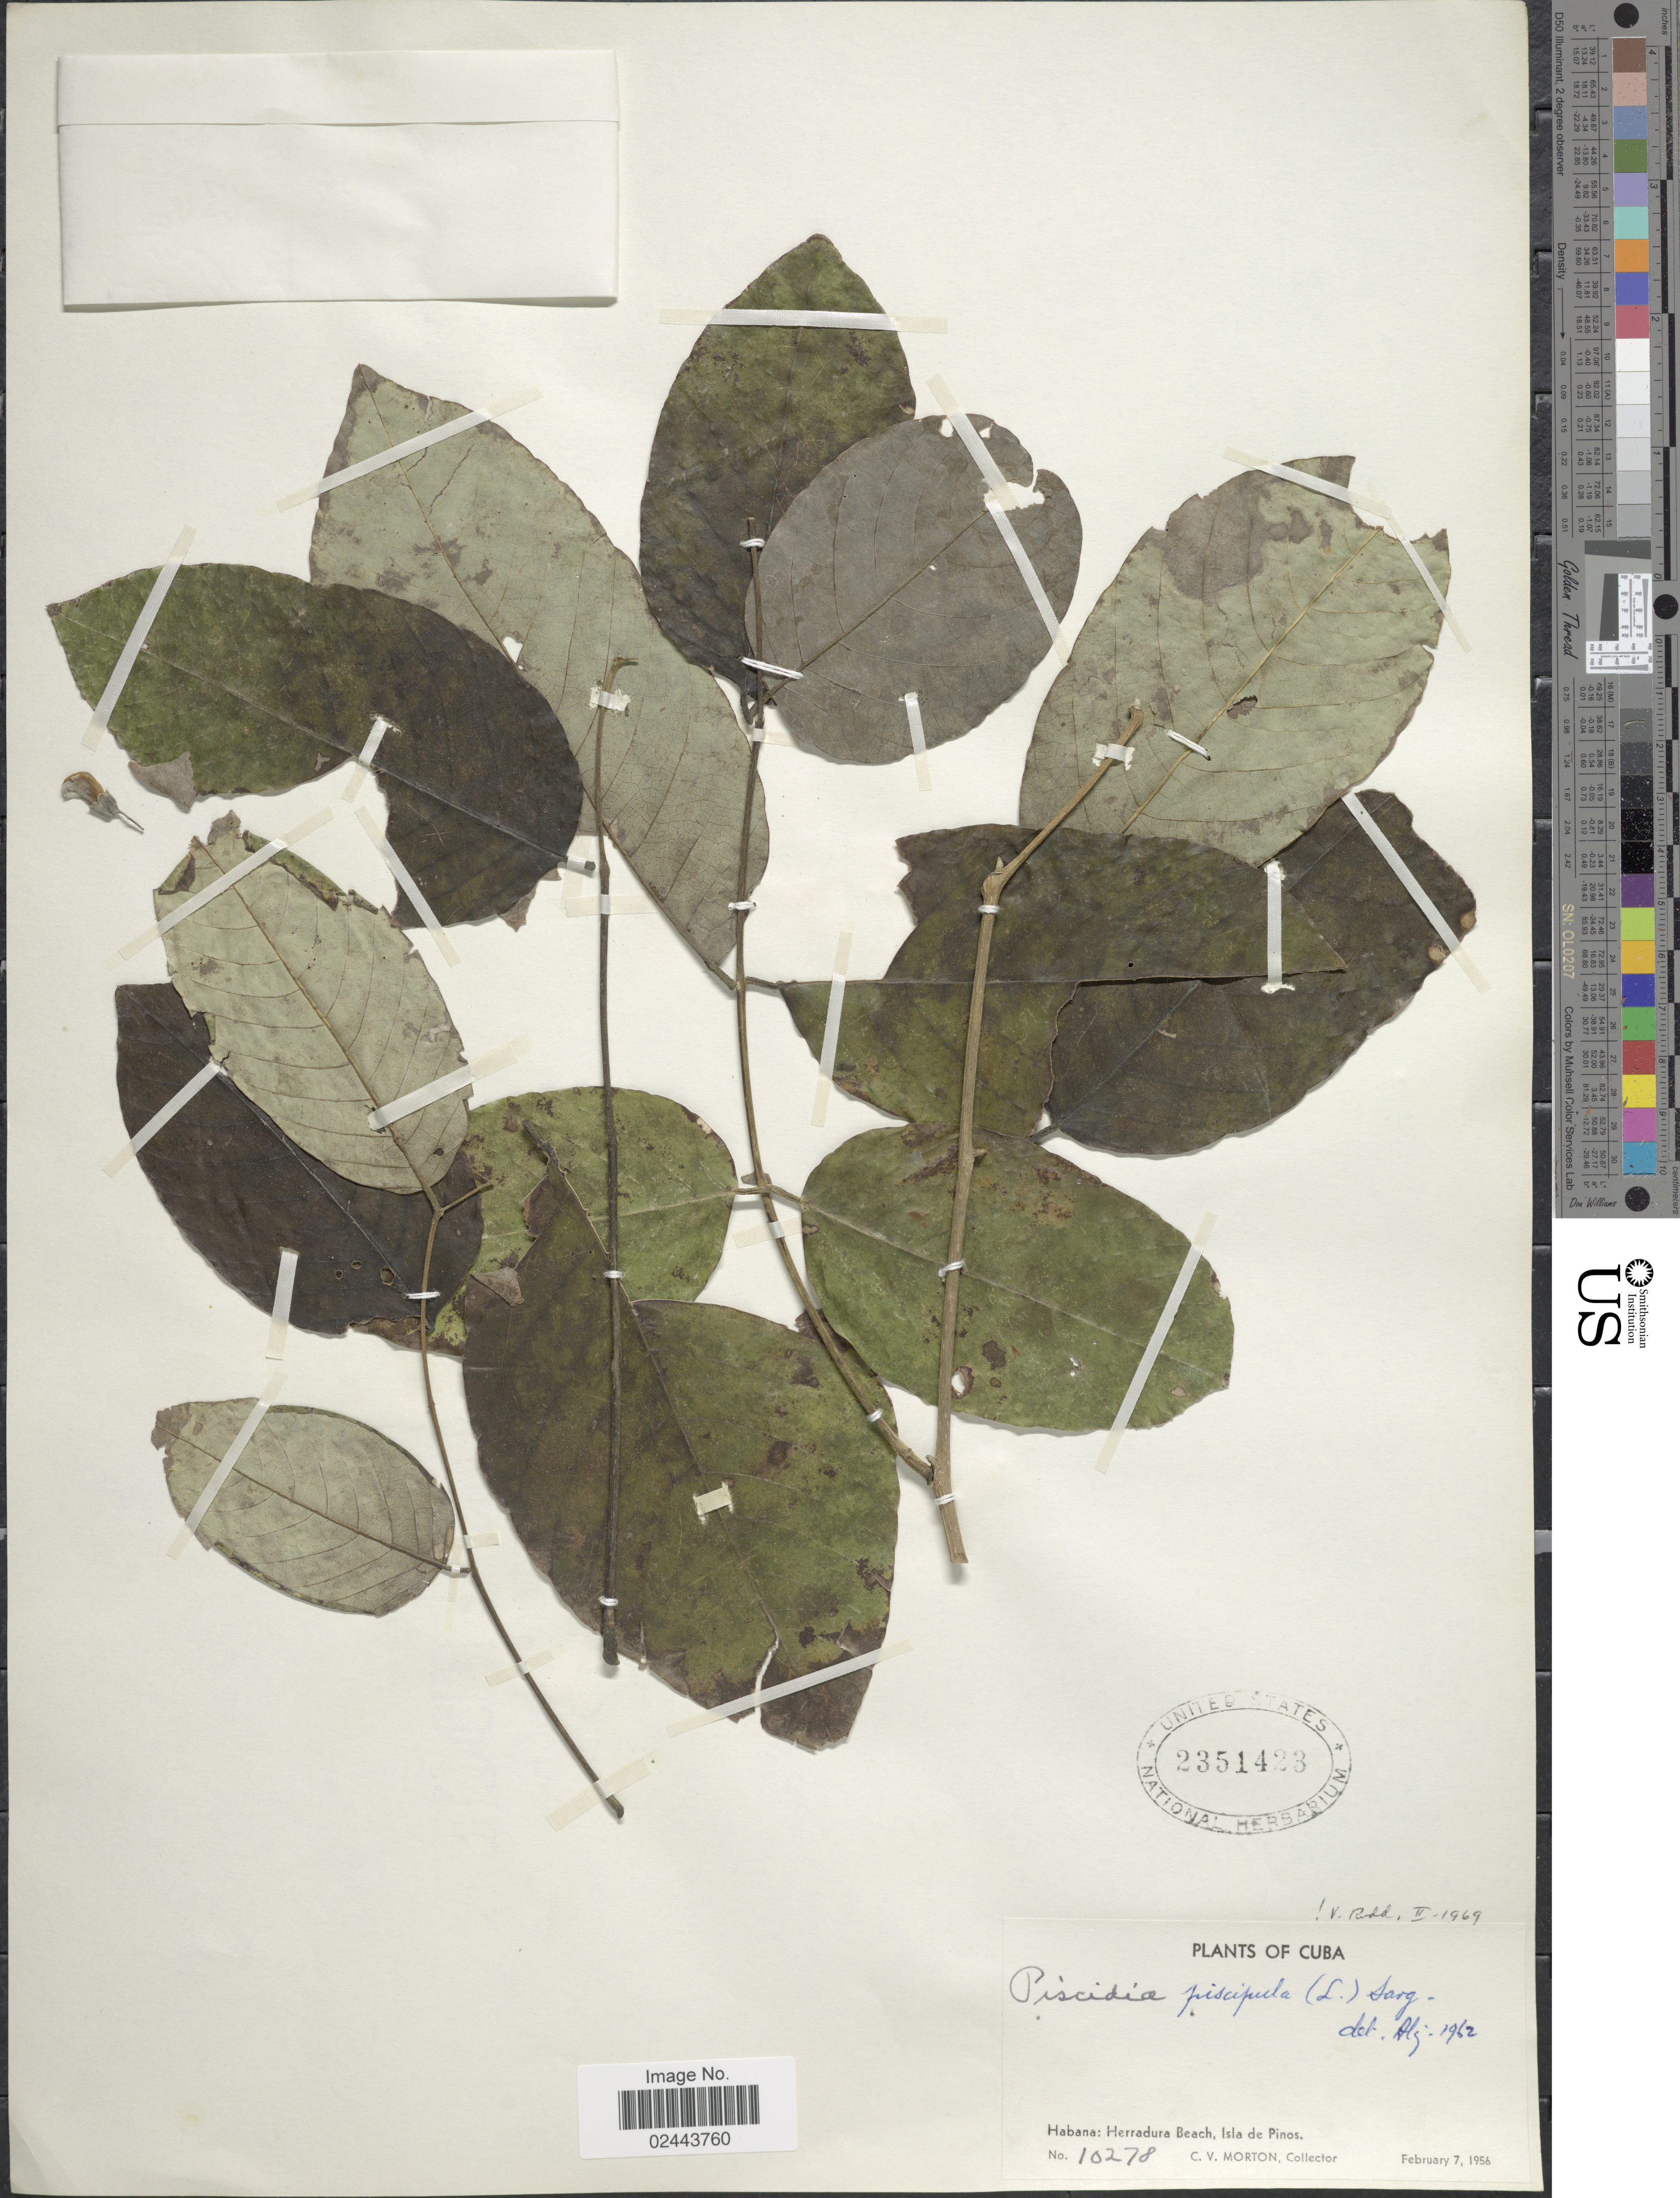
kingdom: Plantae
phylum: Tracheophyta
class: Magnoliopsida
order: Fabales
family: Fabaceae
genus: Piscidia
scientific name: Piscidia piscipula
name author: (L.) Sarg.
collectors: C. V. Morton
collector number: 10278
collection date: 1956-03-07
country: Cuba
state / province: Isla de la Juventud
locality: Haban: Herradura Beach, Isla de Pinos.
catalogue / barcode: US 2351423